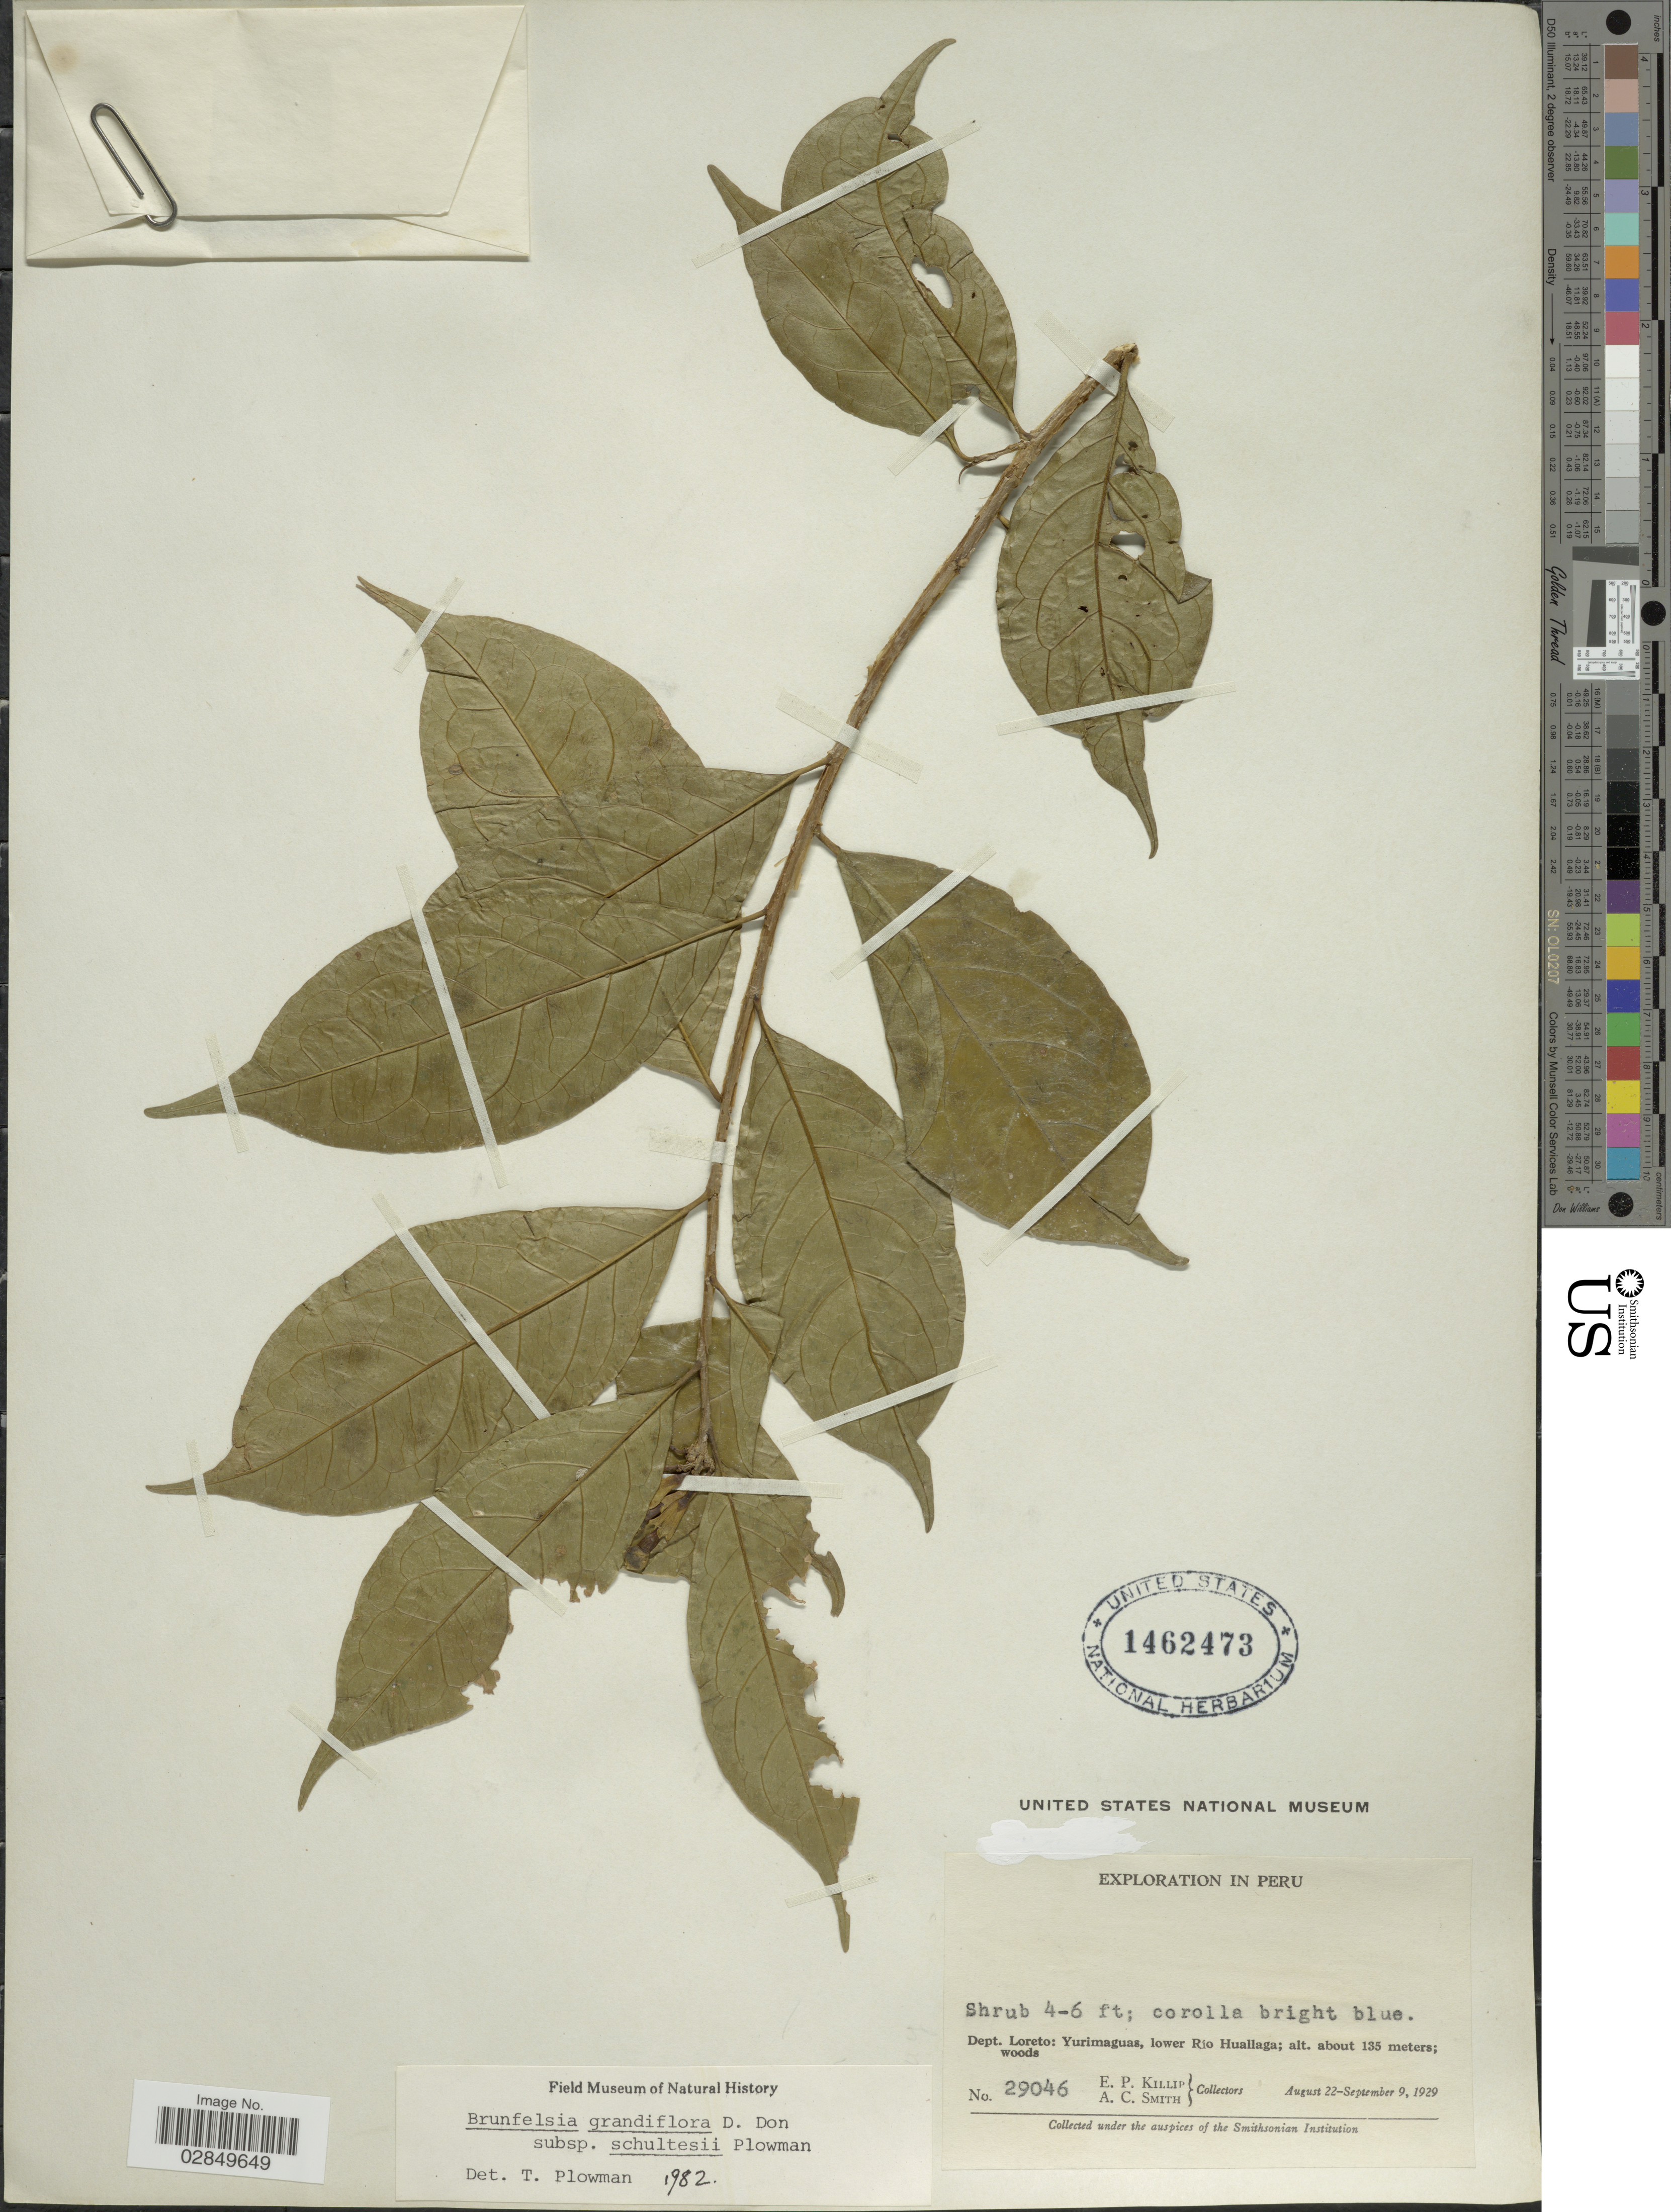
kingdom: Plantae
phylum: Tracheophyta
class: Magnoliopsida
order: Solanales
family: Solanaceae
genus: Brunfelsia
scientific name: Brunfelsia grandiflora subsp. schultesii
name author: Plowman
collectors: E. P. Killip & A. C. Smith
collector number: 29046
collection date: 1929-08-22/1929-09-09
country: Peru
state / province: Loreto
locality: Dept. Loreto, Yurimaguas, lower Huallaga.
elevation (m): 135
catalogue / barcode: US 1462473